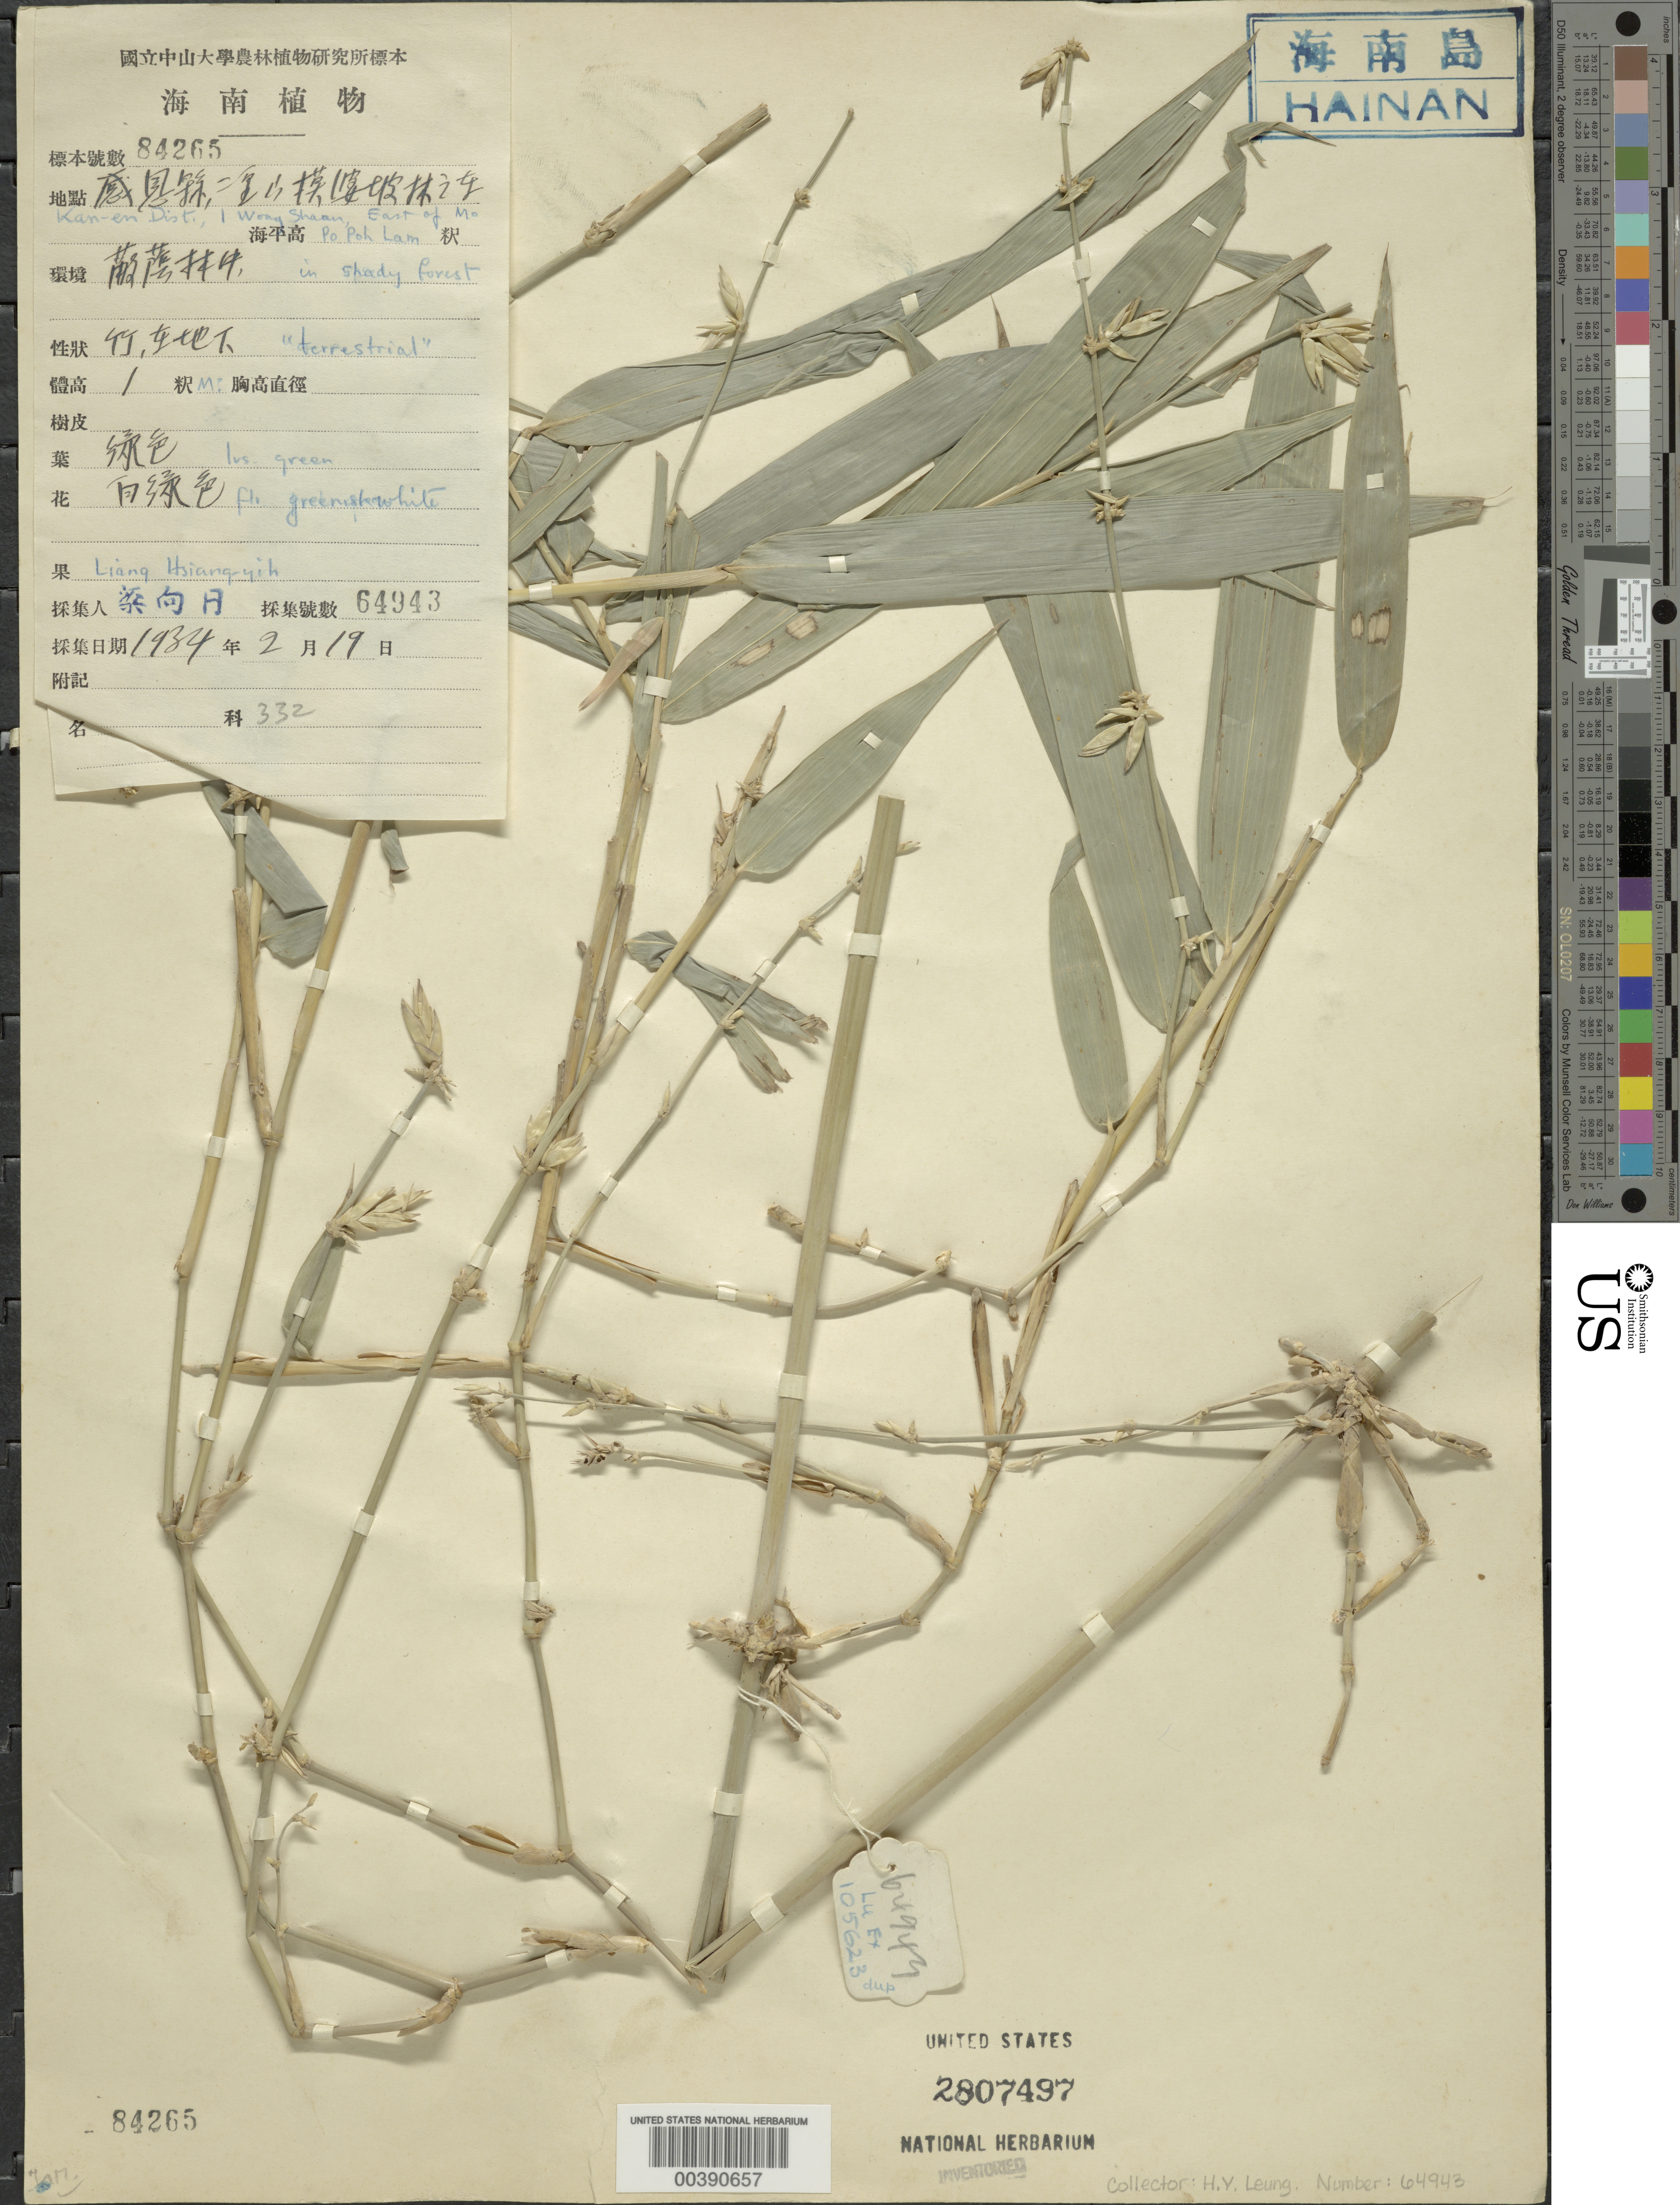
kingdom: Plantae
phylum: Tracheophyta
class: Liliopsida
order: Poales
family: Poaceae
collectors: H. Y. Liang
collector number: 332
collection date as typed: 19 Feb 1934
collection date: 1934-02-19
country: China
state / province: Hainan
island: Hainan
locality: Kan-en dist., 1 wong shaar, mo po poh lam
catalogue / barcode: US 2807497